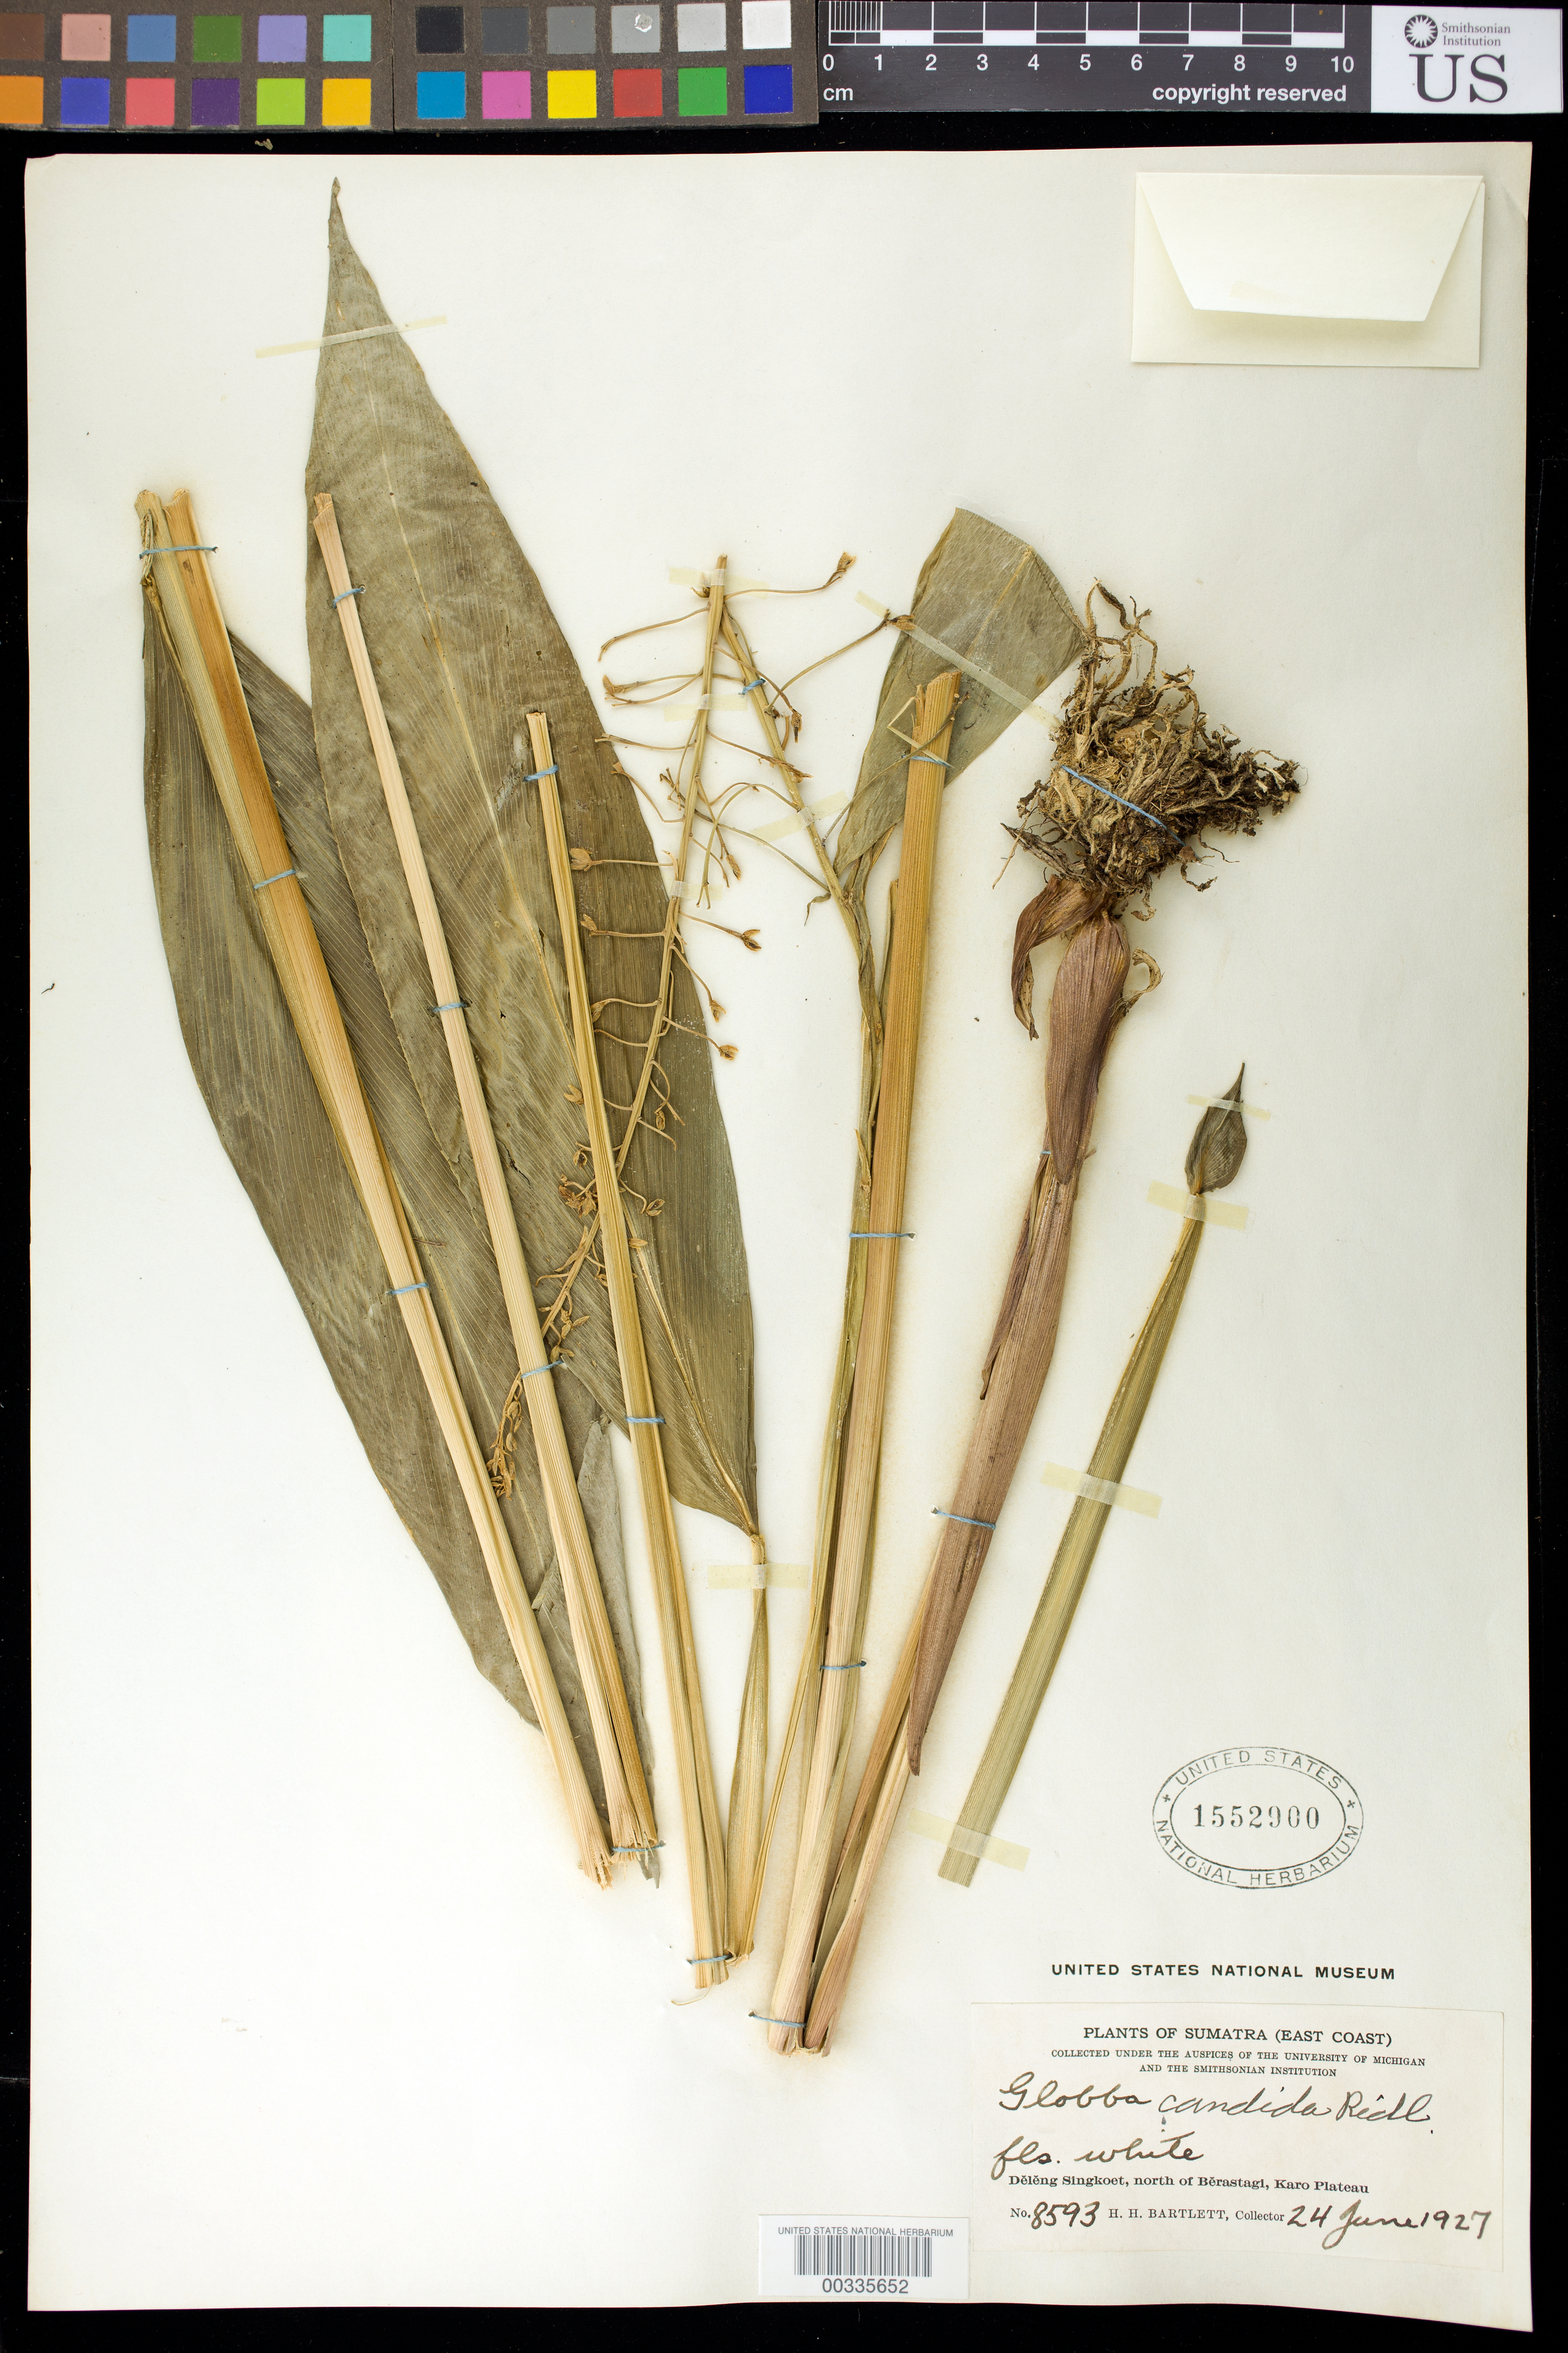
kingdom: Plantae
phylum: Tracheophyta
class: Liliopsida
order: Zingiberales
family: Zingiberaceae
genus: Globba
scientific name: Globba candida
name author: Gagnep.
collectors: H. H. Bartlett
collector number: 8593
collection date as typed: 24 Jun 1927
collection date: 1927-06-24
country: Indonesia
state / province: Sumatra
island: Sumatra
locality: Deleng Singkoet, N of Berastagi, Karo Plateau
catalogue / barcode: US 1552900